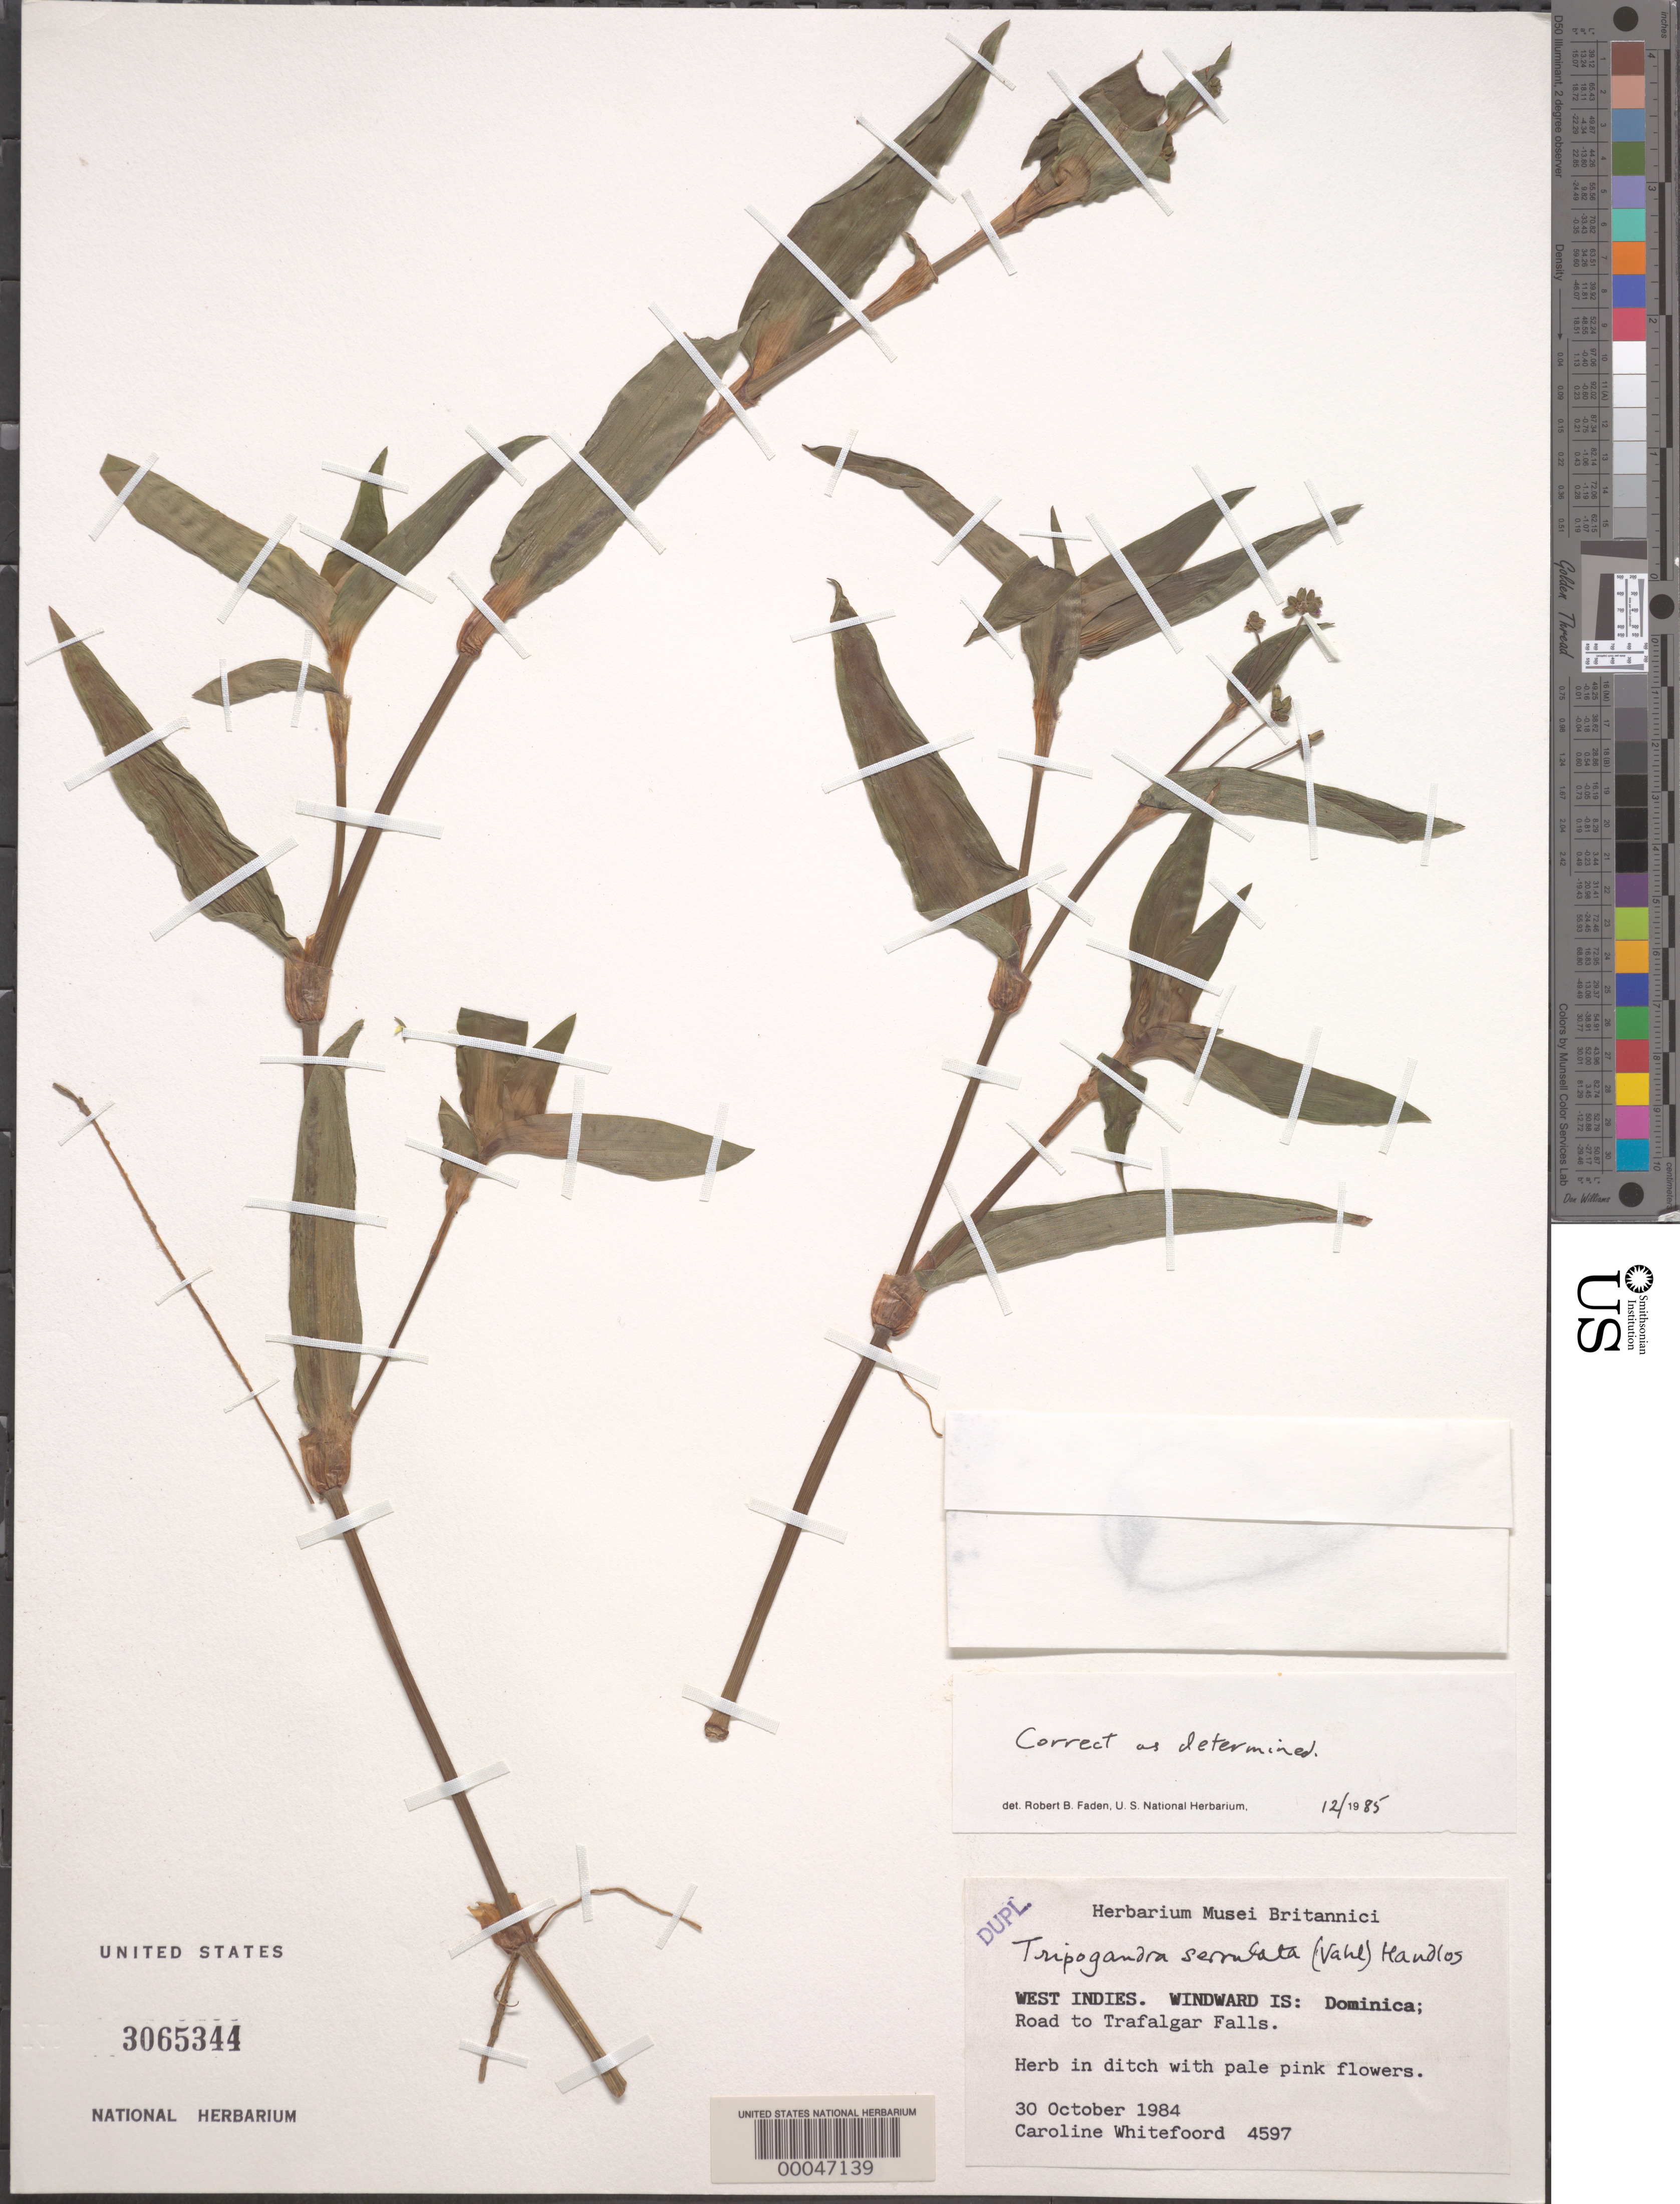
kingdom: Plantae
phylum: Tracheophyta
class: Liliopsida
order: Commelinales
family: Commelinaceae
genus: Tripogandra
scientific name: Tripogandra serrulata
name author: (Vahl) Handlos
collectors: C. Whitefoord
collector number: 4597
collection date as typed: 30 Oct 1984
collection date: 1984-10-30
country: Dominica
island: Dominica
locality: Towards trafalgar falls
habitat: Ditch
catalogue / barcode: US 3065344